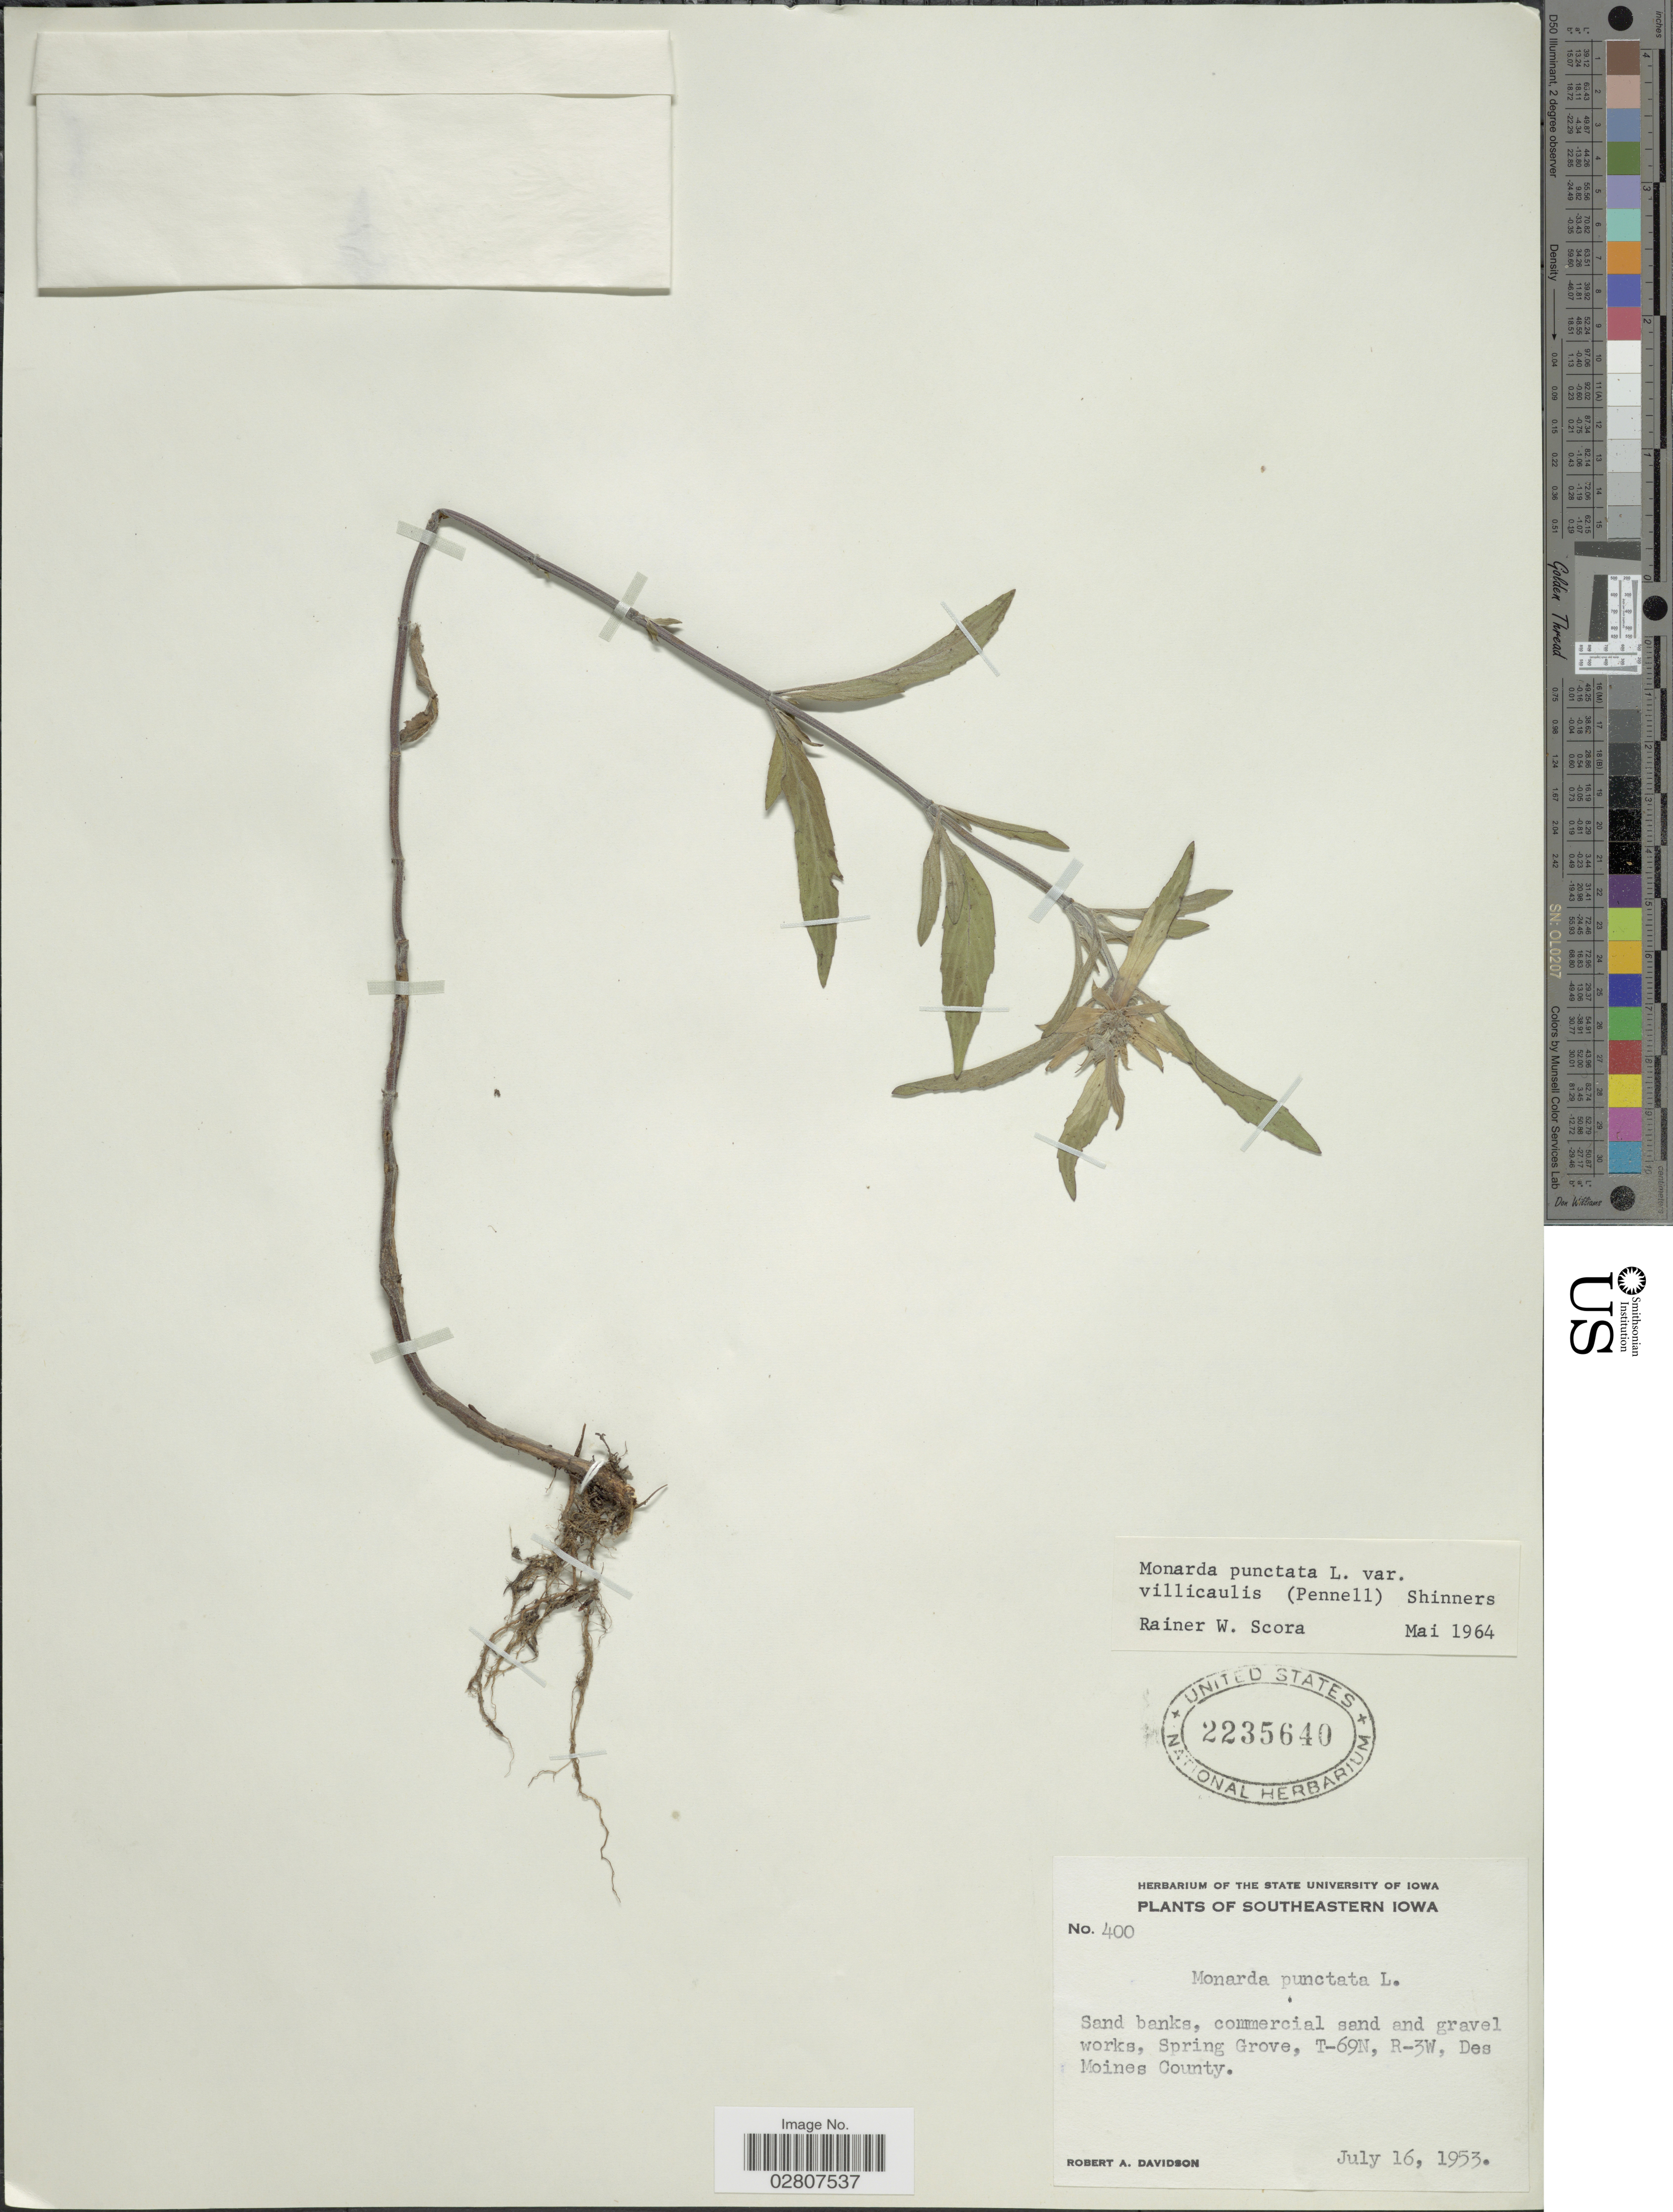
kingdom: Plantae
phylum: Tracheophyta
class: Magnoliopsida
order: Lamiales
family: Lamiaceae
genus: Monarda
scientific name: Monarda punctata var. villicaulis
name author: (Pennell) Shinners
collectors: R. A. Davidson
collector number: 400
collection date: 1953-07-16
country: United States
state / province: Iowa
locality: Southeastern Iowa. Spring Grove, T-69N, R-3W, Des Moines County.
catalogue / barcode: US 2235640